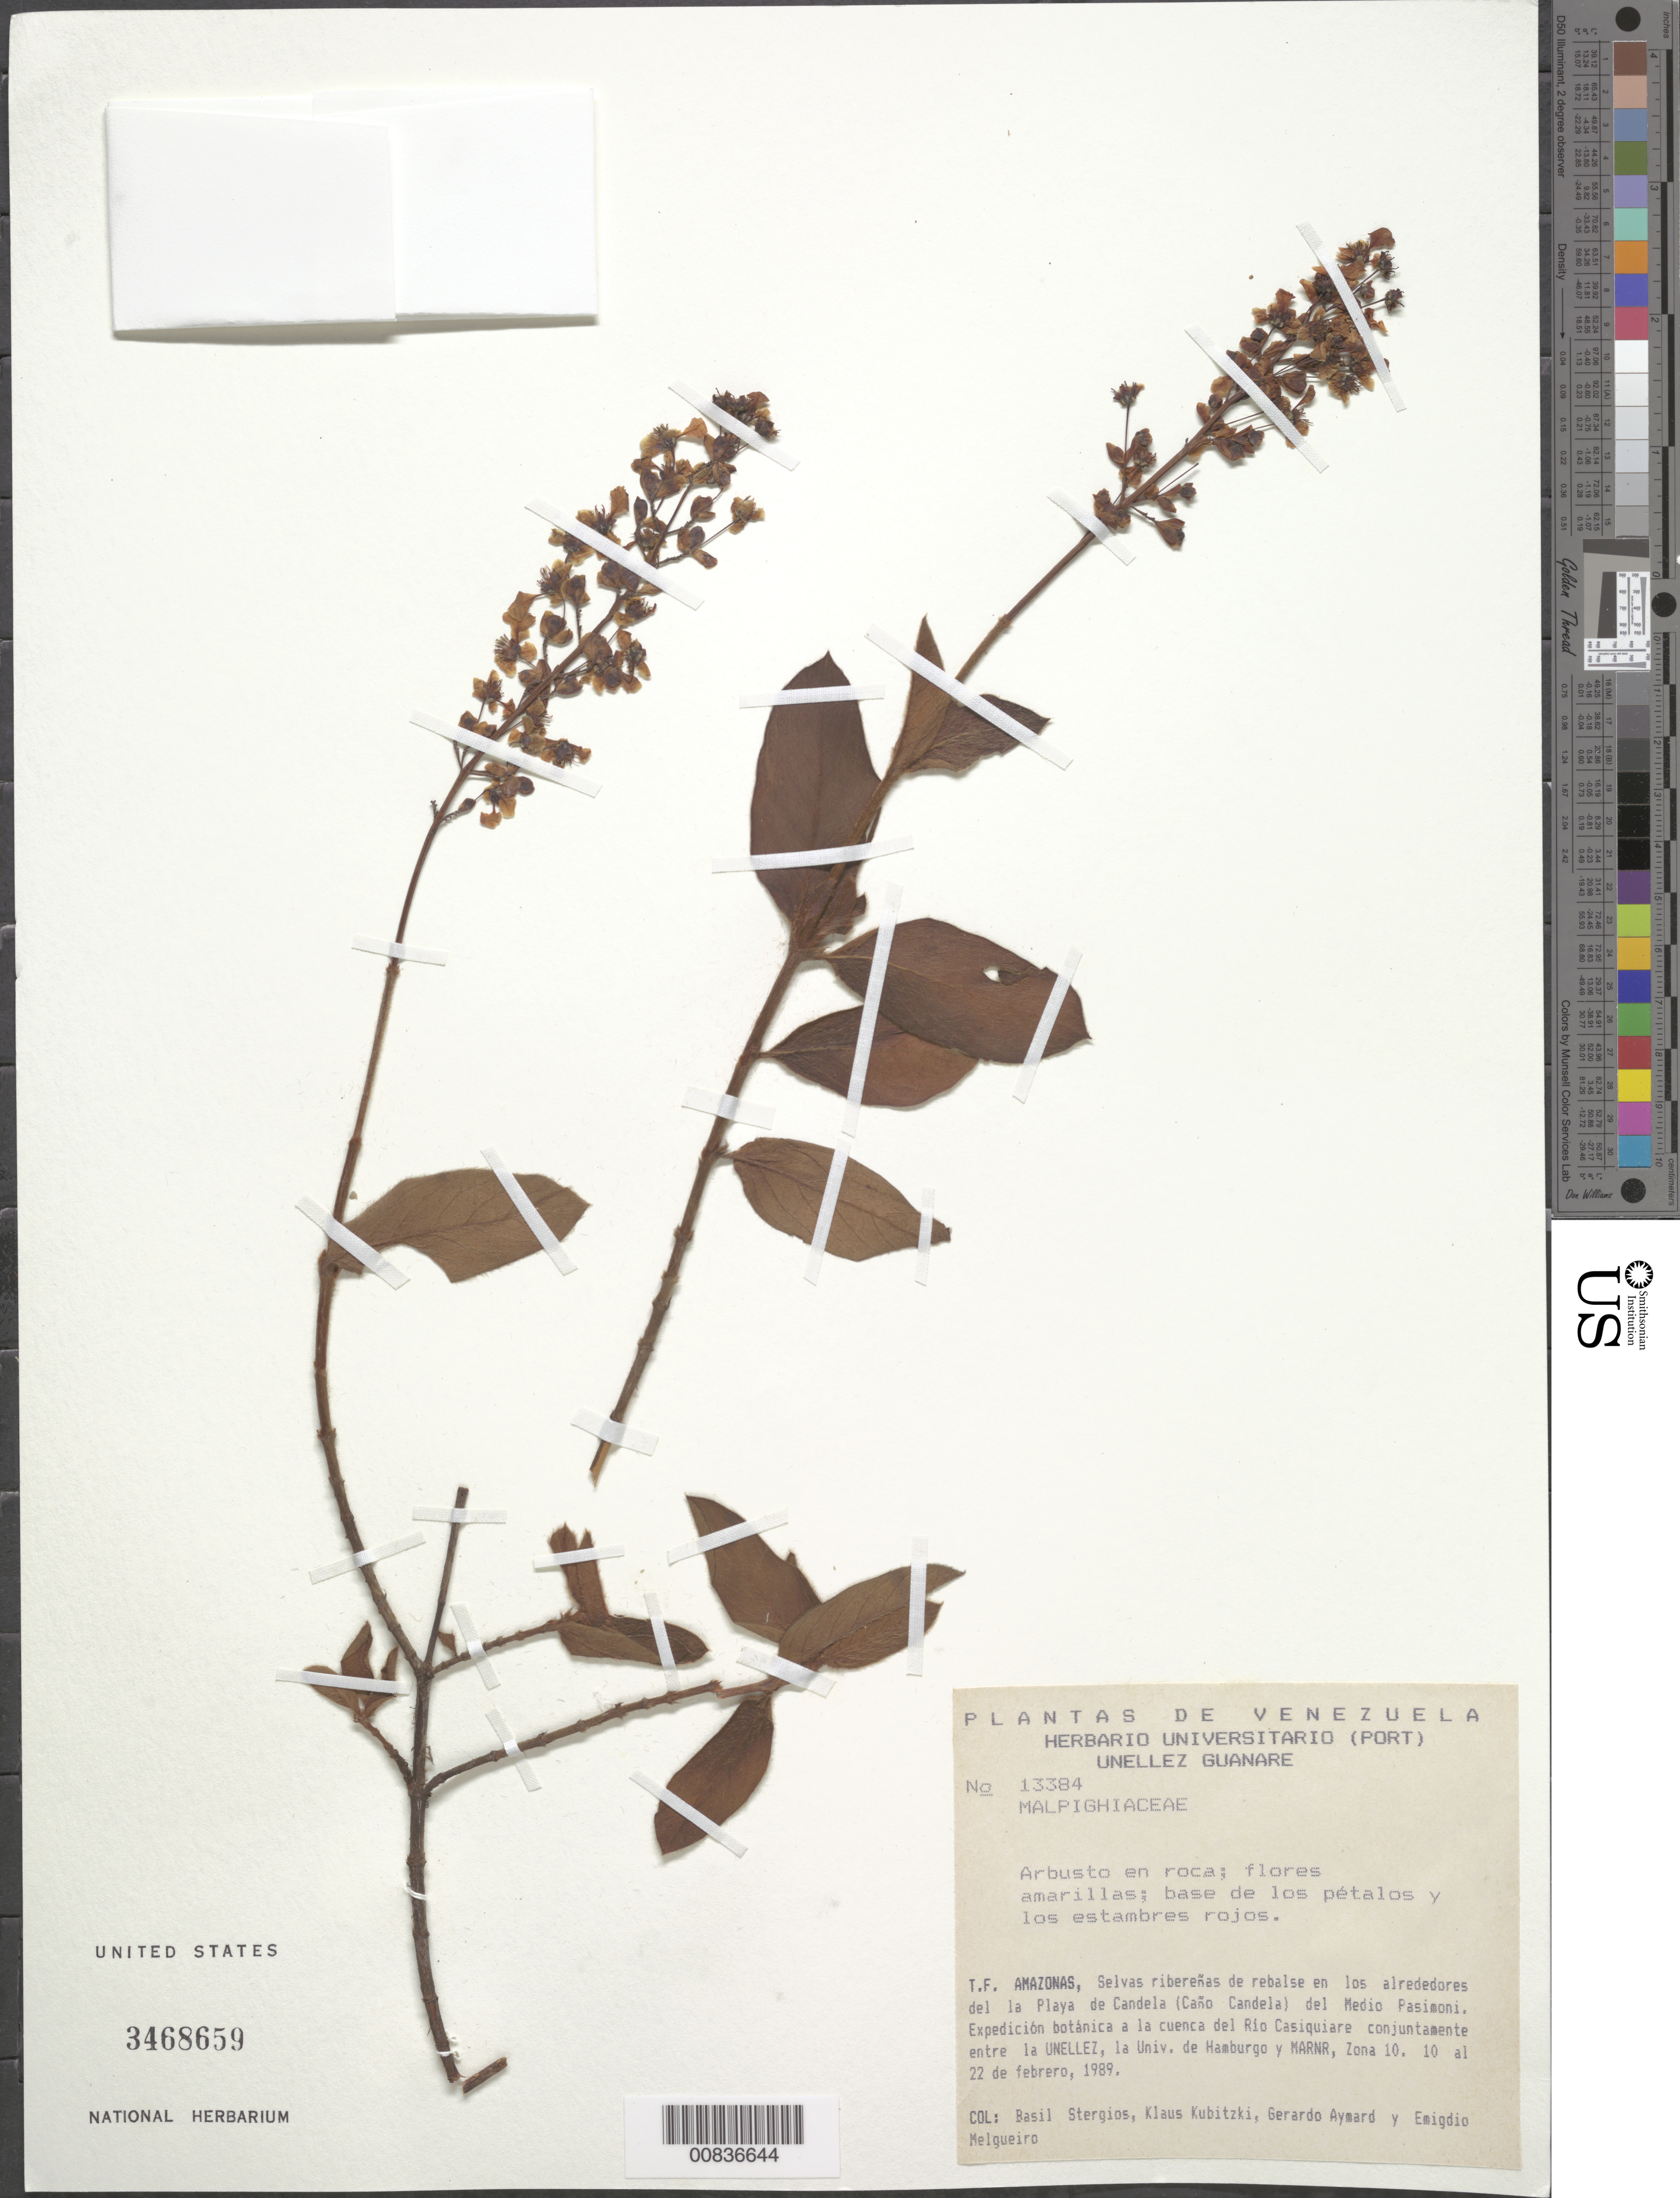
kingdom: Plantae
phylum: Tracheophyta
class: Magnoliopsida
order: Malpighiales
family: Malpighiaceae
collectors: B. G. Stergios, K. Kubitzki, G. A. Aymard & E. Melgueiro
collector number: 13384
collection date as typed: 10-Feb-89 to 22-Feb-89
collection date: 1989-02-10/1989-02-22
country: Venezuela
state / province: Amazonas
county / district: Río Negro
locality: Playa de Candela (Caño Candela) del Medio Pasimoni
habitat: Selvas riberenas de rebalse en los alrededores del la playa; en roca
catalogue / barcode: US 3468659